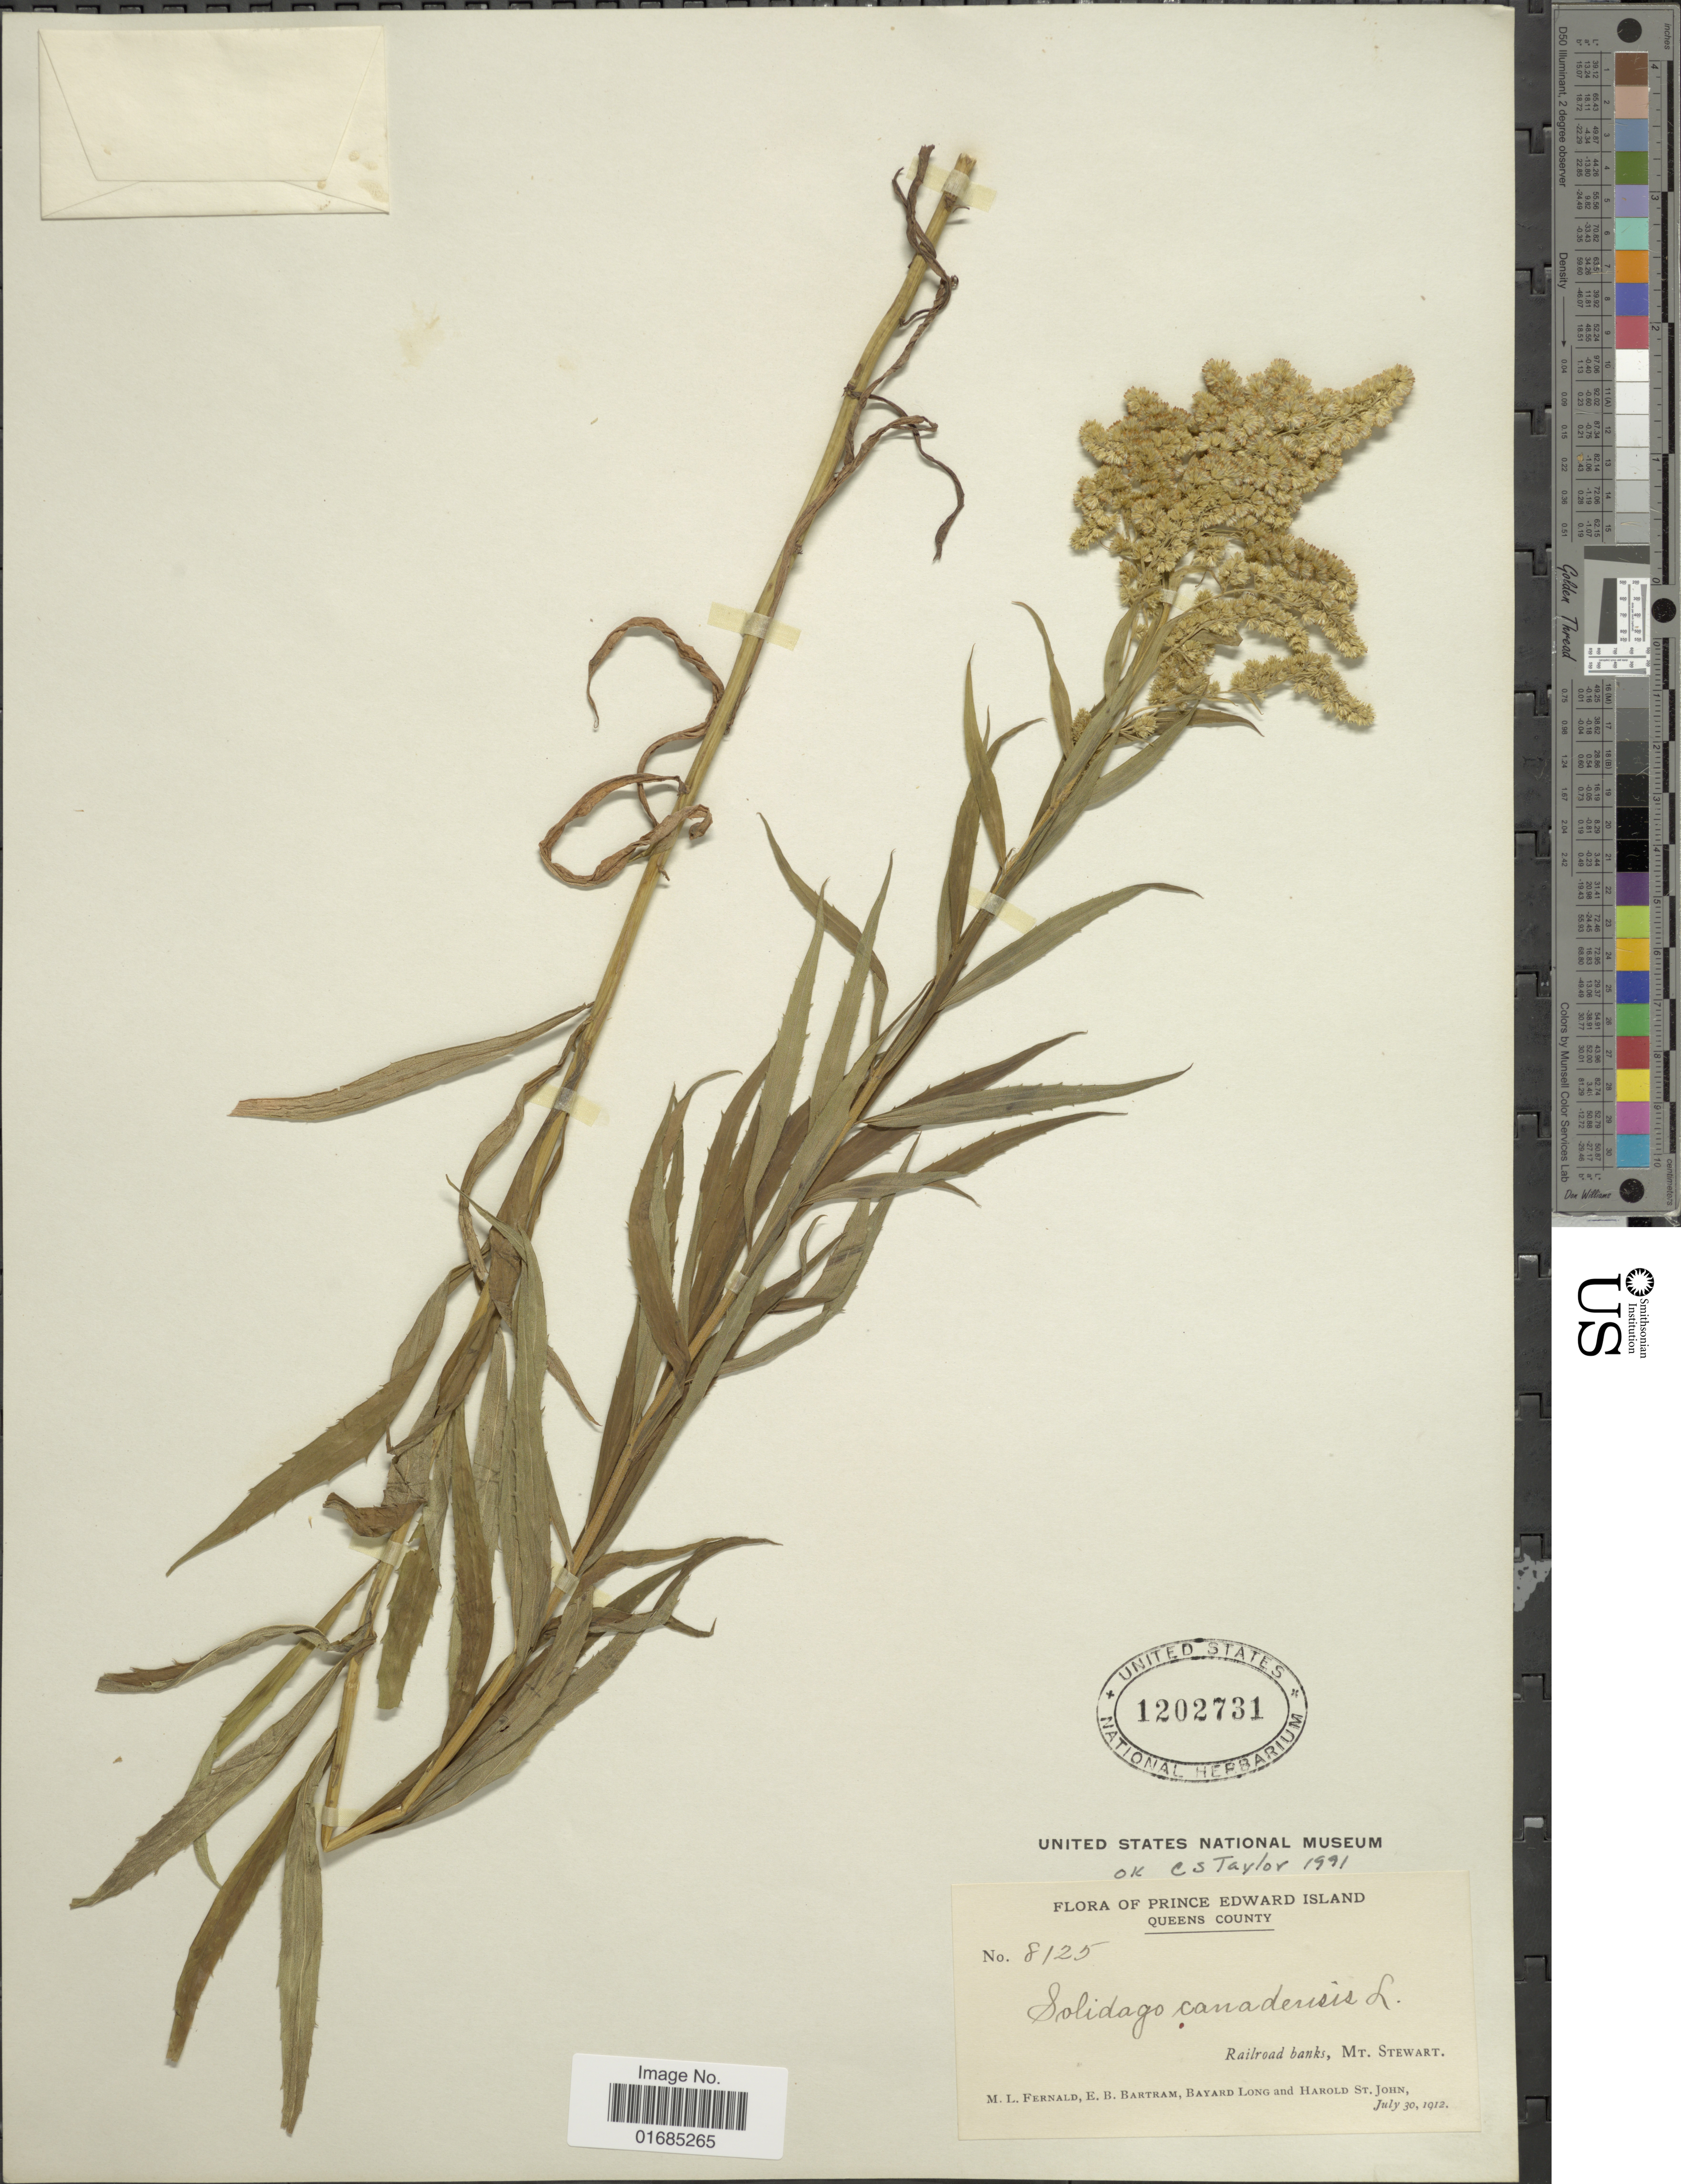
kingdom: Plantae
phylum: Tracheophyta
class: Magnoliopsida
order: Asterales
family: Asteraceae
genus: Solidago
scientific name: Solidago canadensis var. canadensis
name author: L.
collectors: M. L. Fernald, E. B. Bartram, B. H. Long & H. St. John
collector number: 8125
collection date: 1912-01-30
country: Canada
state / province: Prince Edward Island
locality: Queens Countym Railroad banks, Mt. Stewart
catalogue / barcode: US 1202731